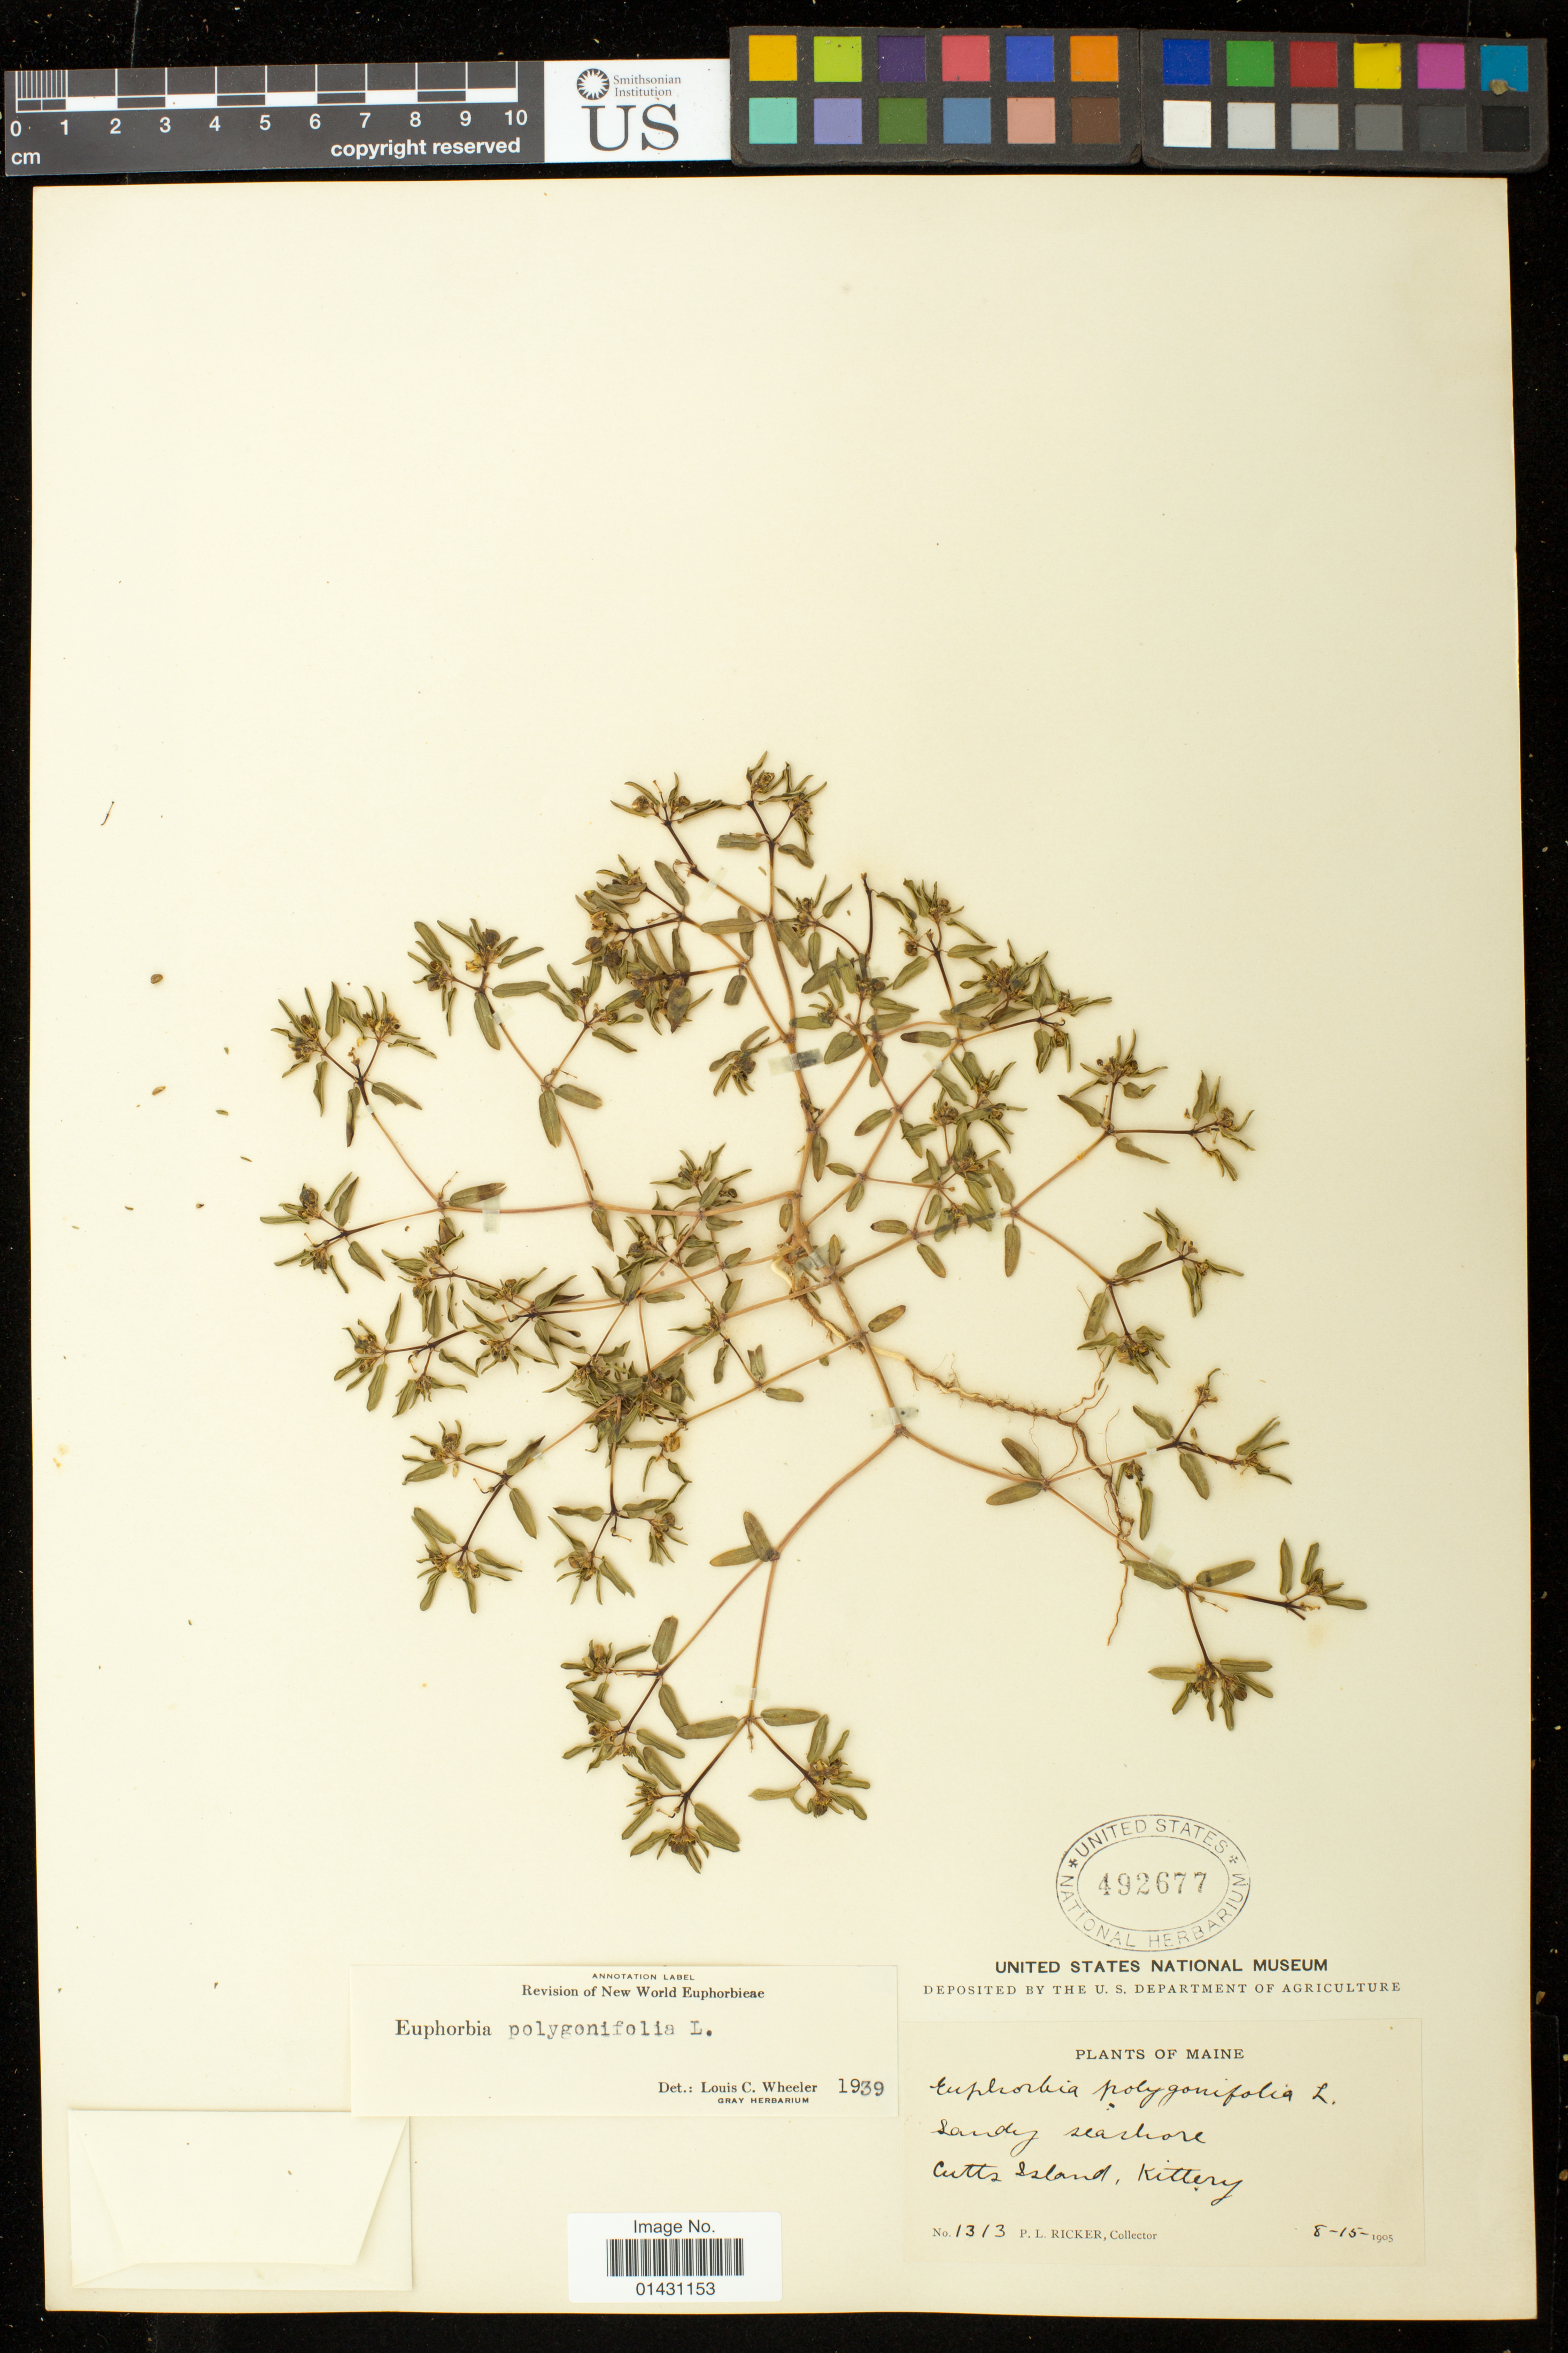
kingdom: Plantae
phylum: Tracheophyta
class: Magnoliopsida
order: Malpighiales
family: Euphorbiaceae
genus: Euphorbia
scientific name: Euphorbia polygonifolia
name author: L.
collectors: P. Ricker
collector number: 1313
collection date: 1905-08-15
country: United States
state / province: Maine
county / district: York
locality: seashore, Cutts Island, Kittery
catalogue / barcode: US 492677